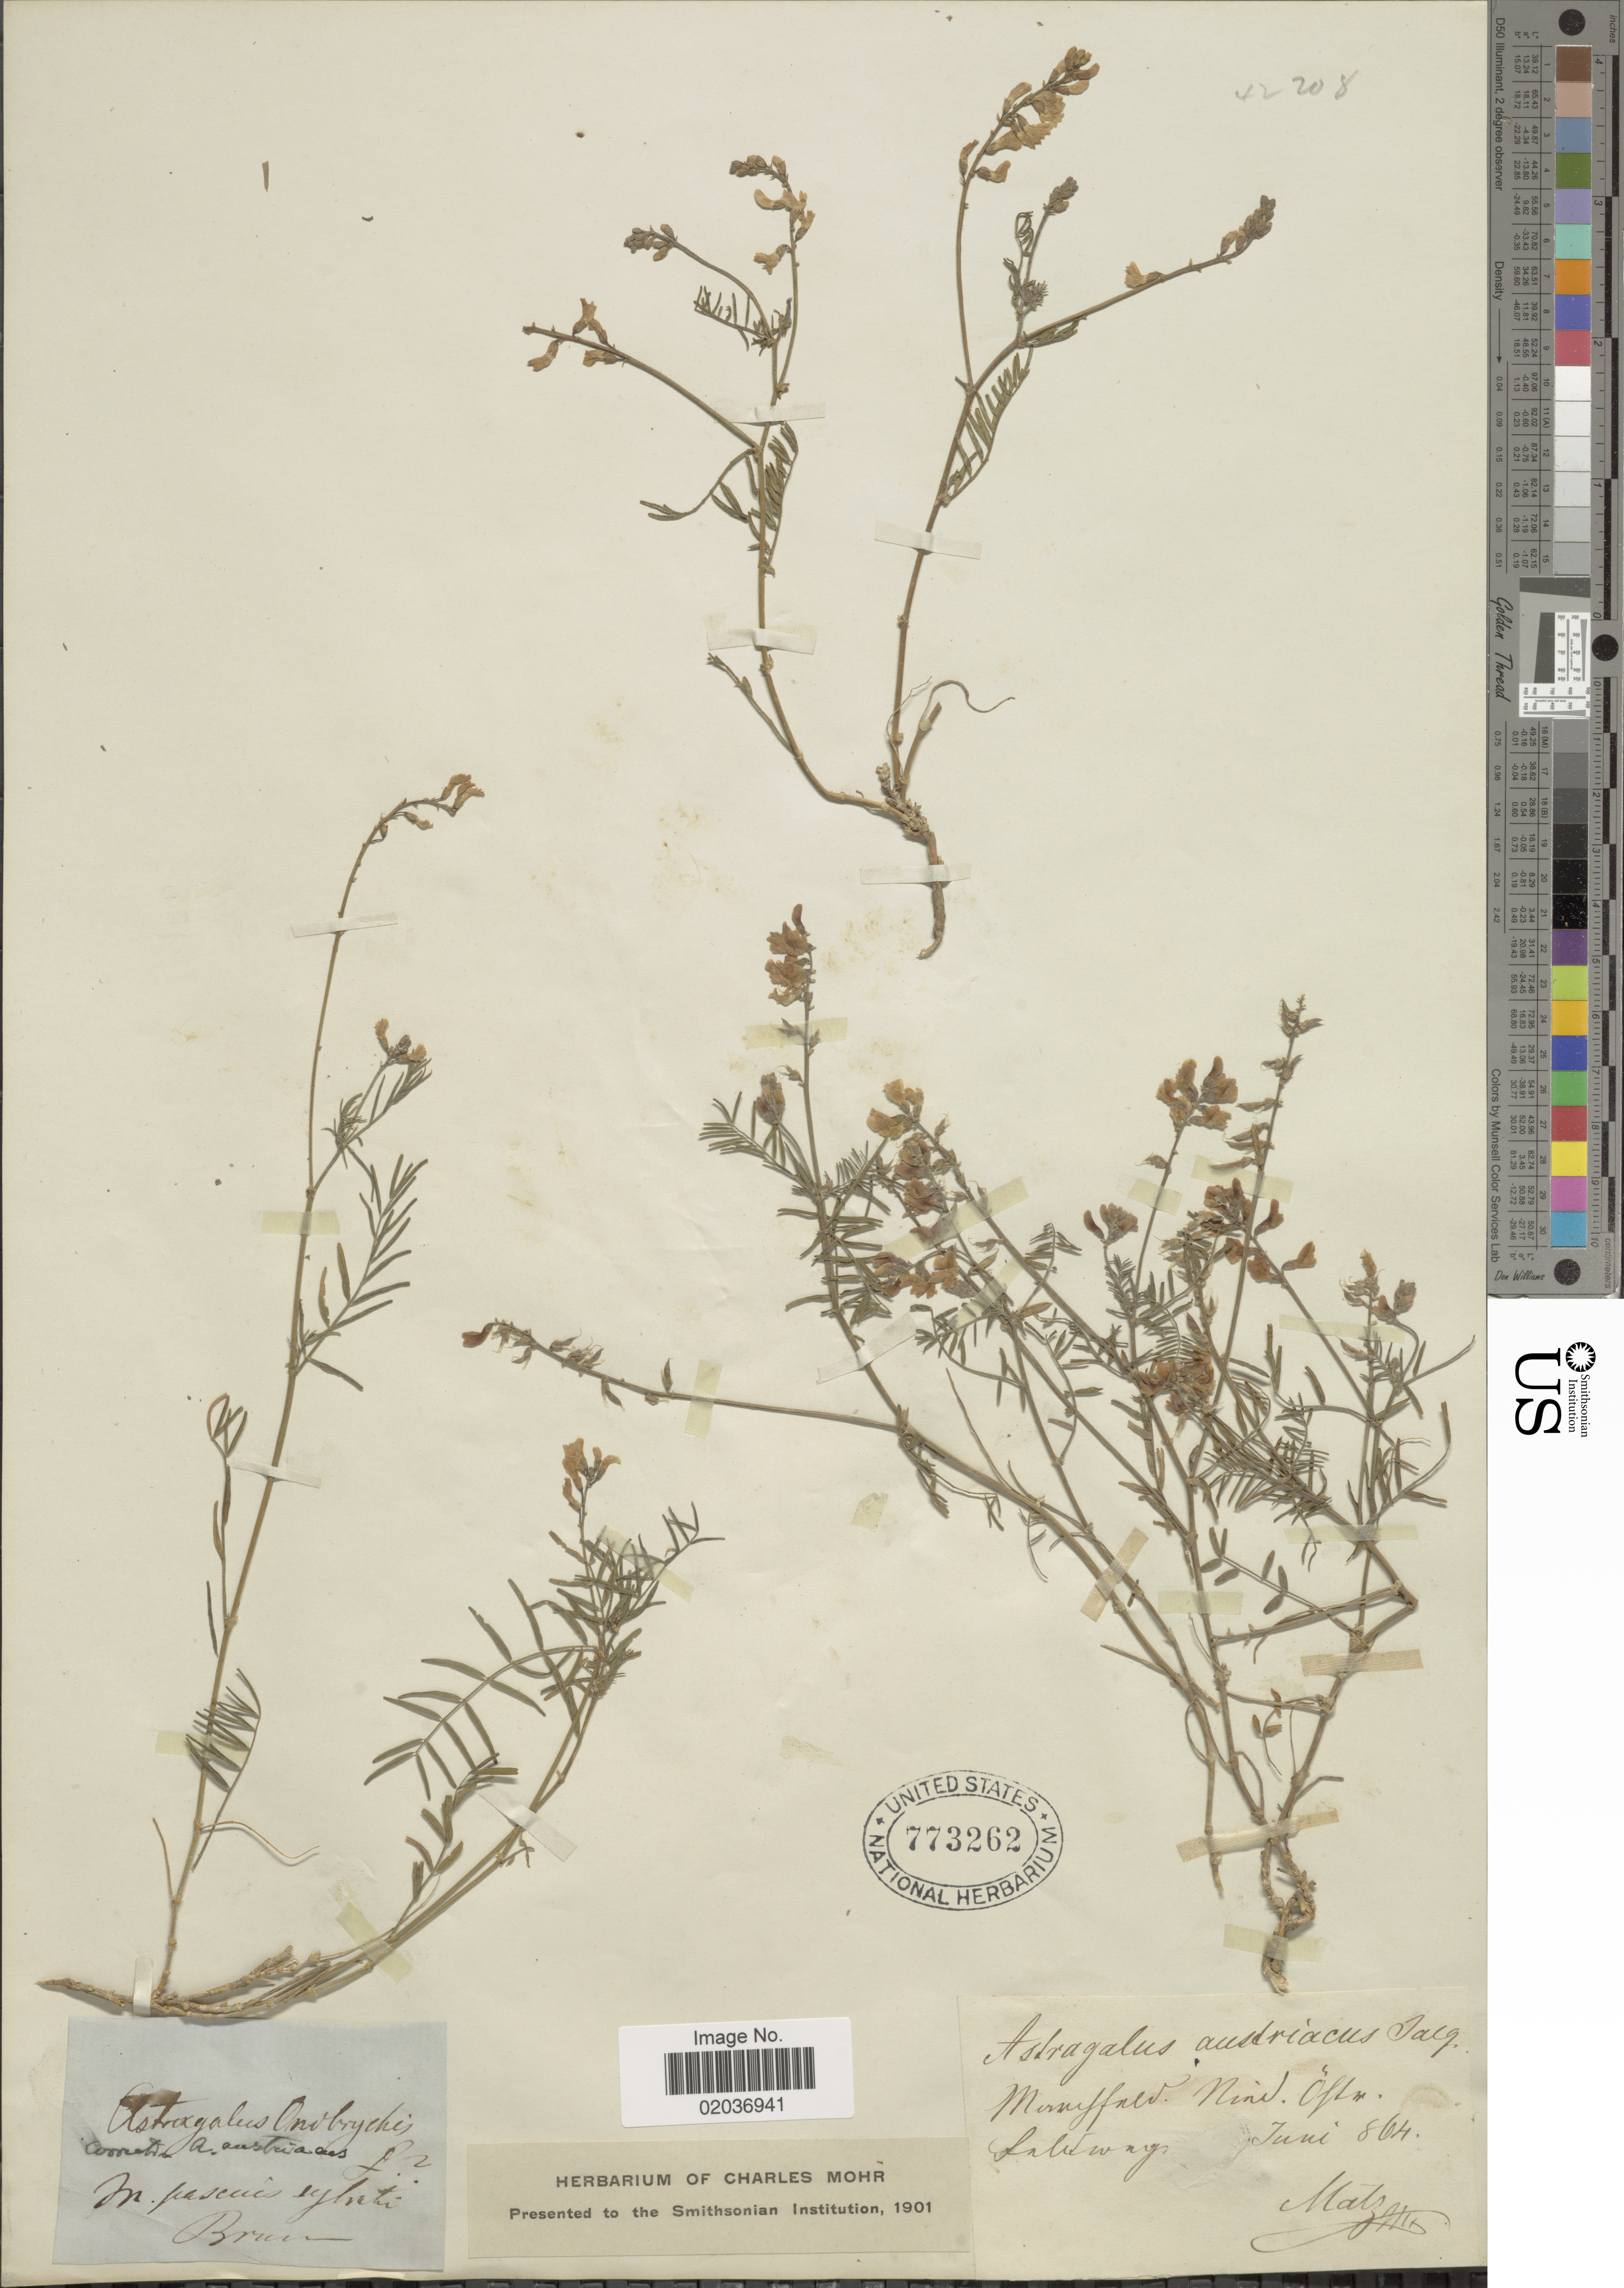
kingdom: Plantae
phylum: Tracheophyta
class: Magnoliopsida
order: Fabales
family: Fabaceae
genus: Astragalus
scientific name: Astragalus austriacus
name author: Jacq.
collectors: -. Matz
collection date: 1864-06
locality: In. pascuis sylveti. Brun Sablwarg [interpreted]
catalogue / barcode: US 773262